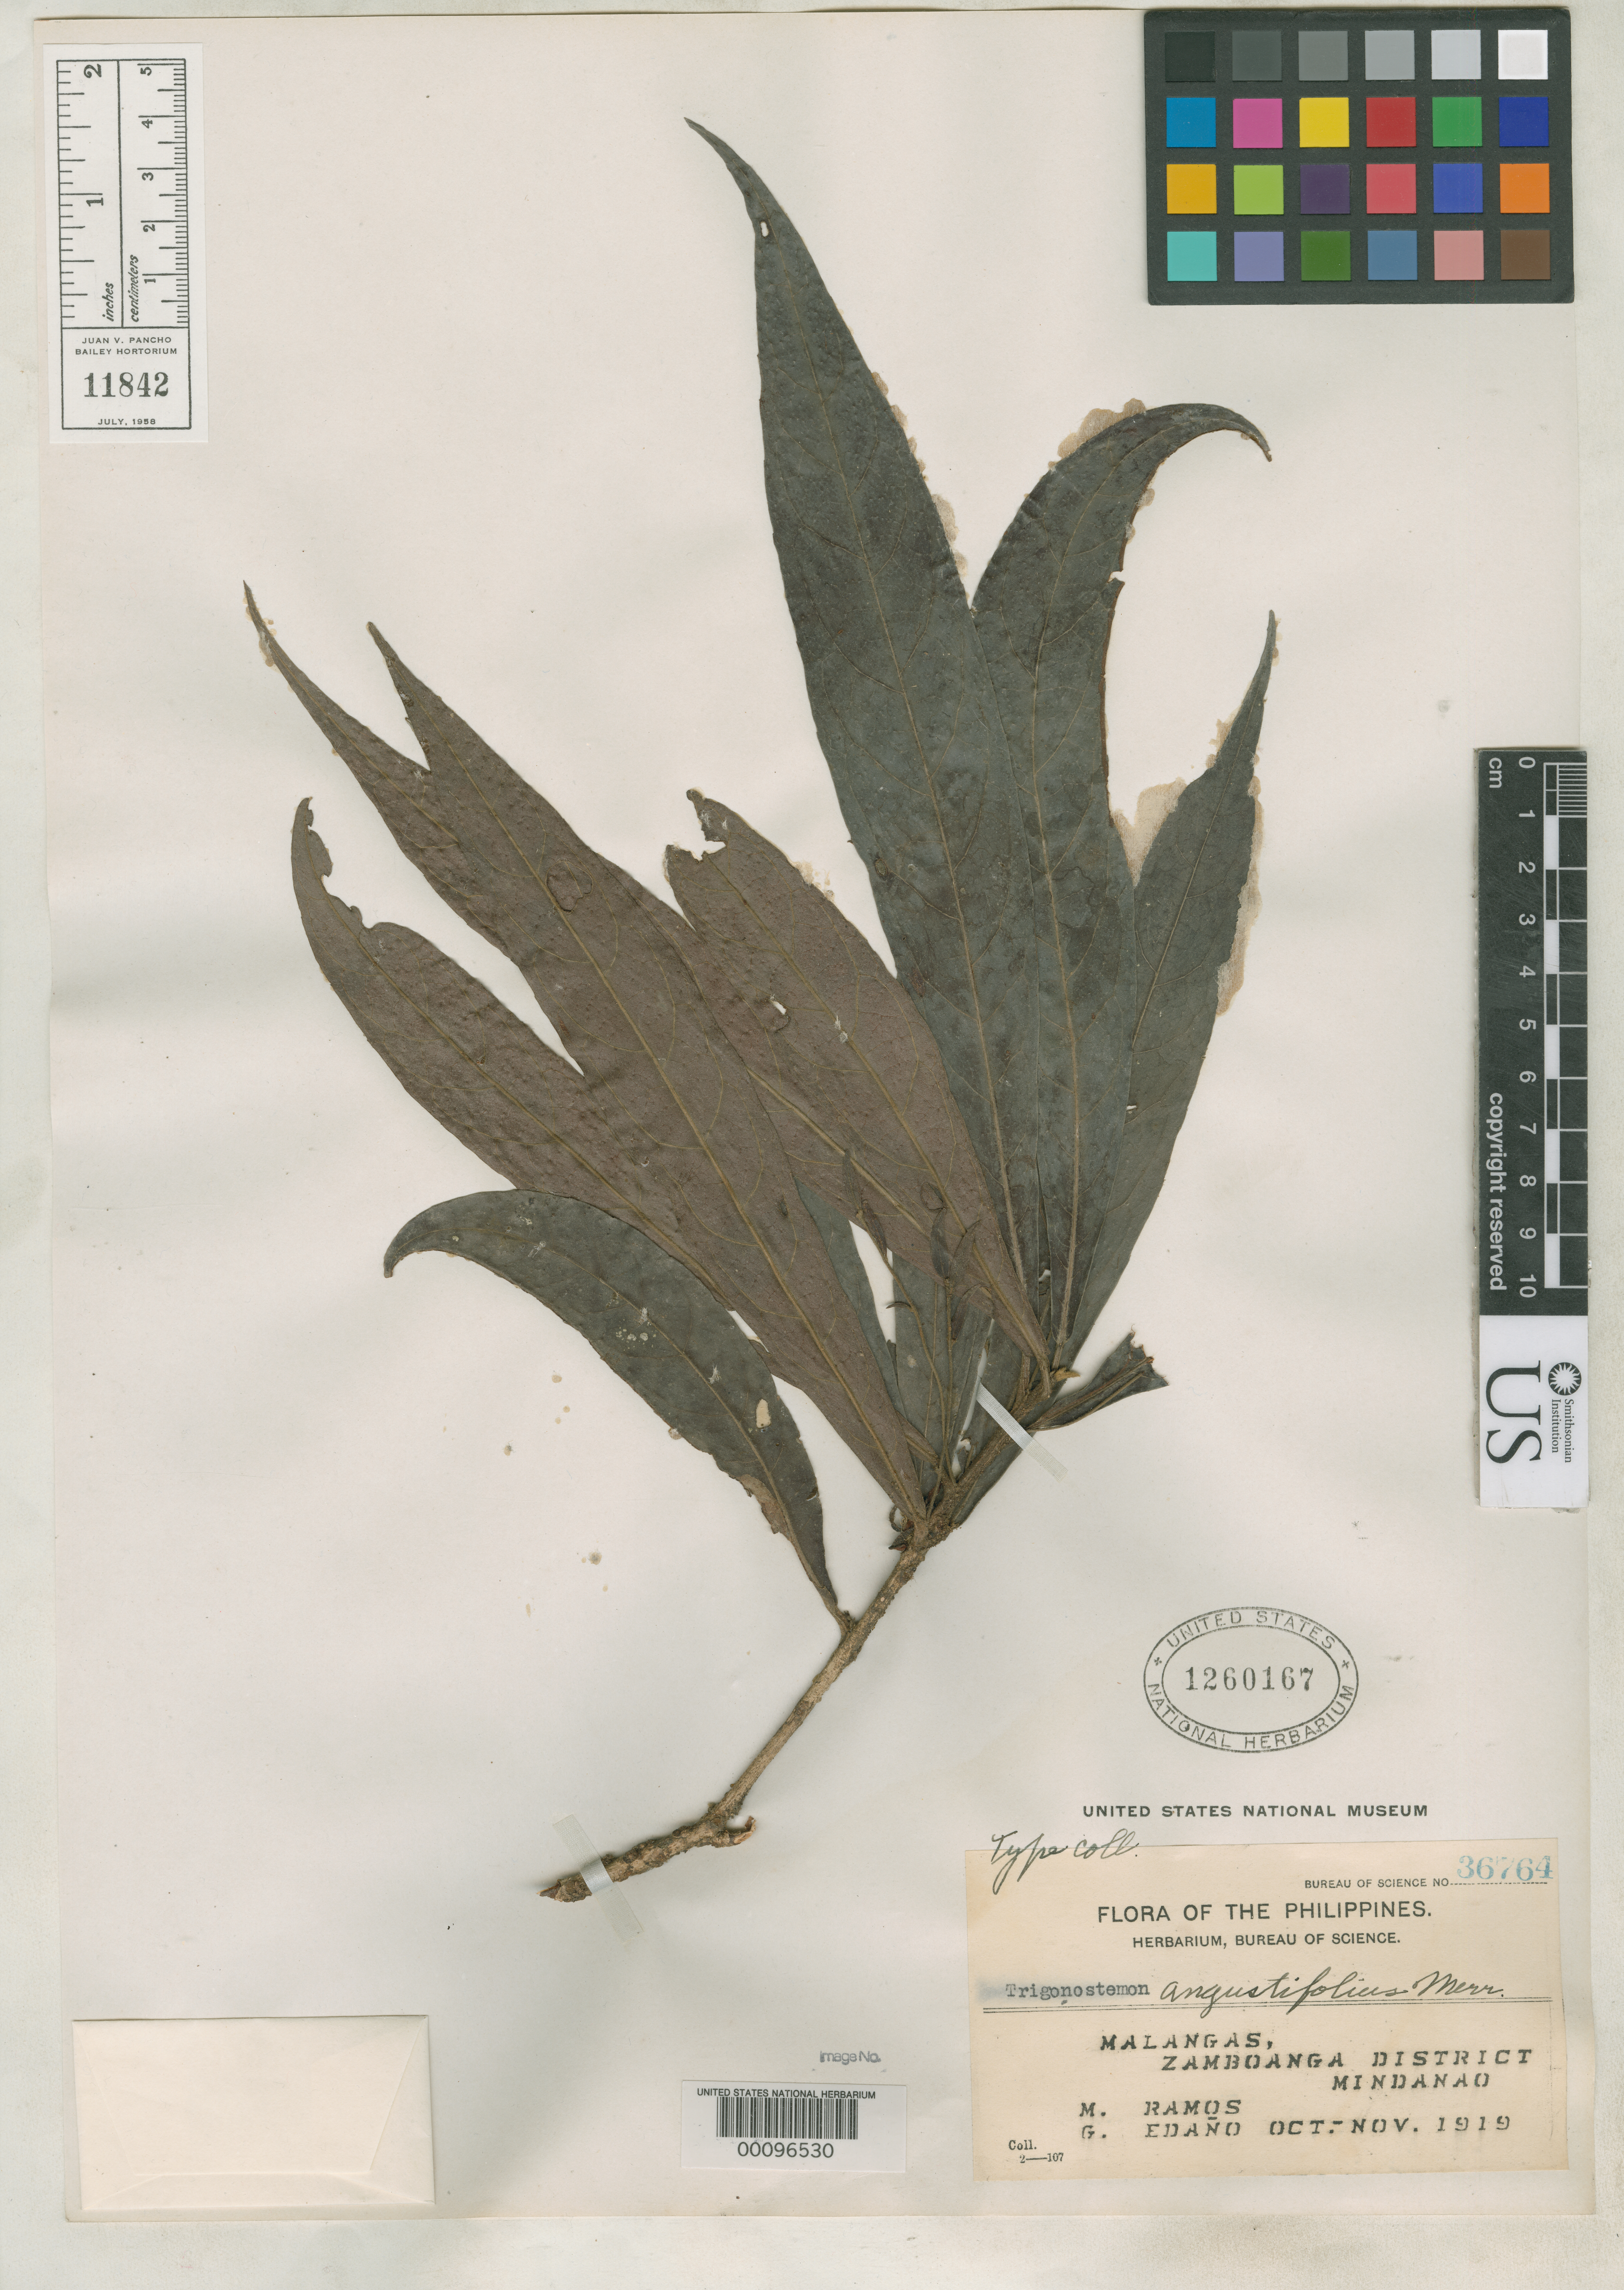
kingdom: Plantae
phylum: Tracheophyta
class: Magnoliopsida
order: Malpighiales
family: Euphorbiaceae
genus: Trigonostemon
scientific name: Trigonostemon angustifolius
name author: Merr.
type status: Isotype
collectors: M. Ramos & G. E. Edaño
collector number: Bur. Sci. 36764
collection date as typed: Oct 1919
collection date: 1919-10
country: Philippines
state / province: Zamboanga Peninsula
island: Mindanao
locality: Malangas; alt. "at low altitudes".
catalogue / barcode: US 1260167